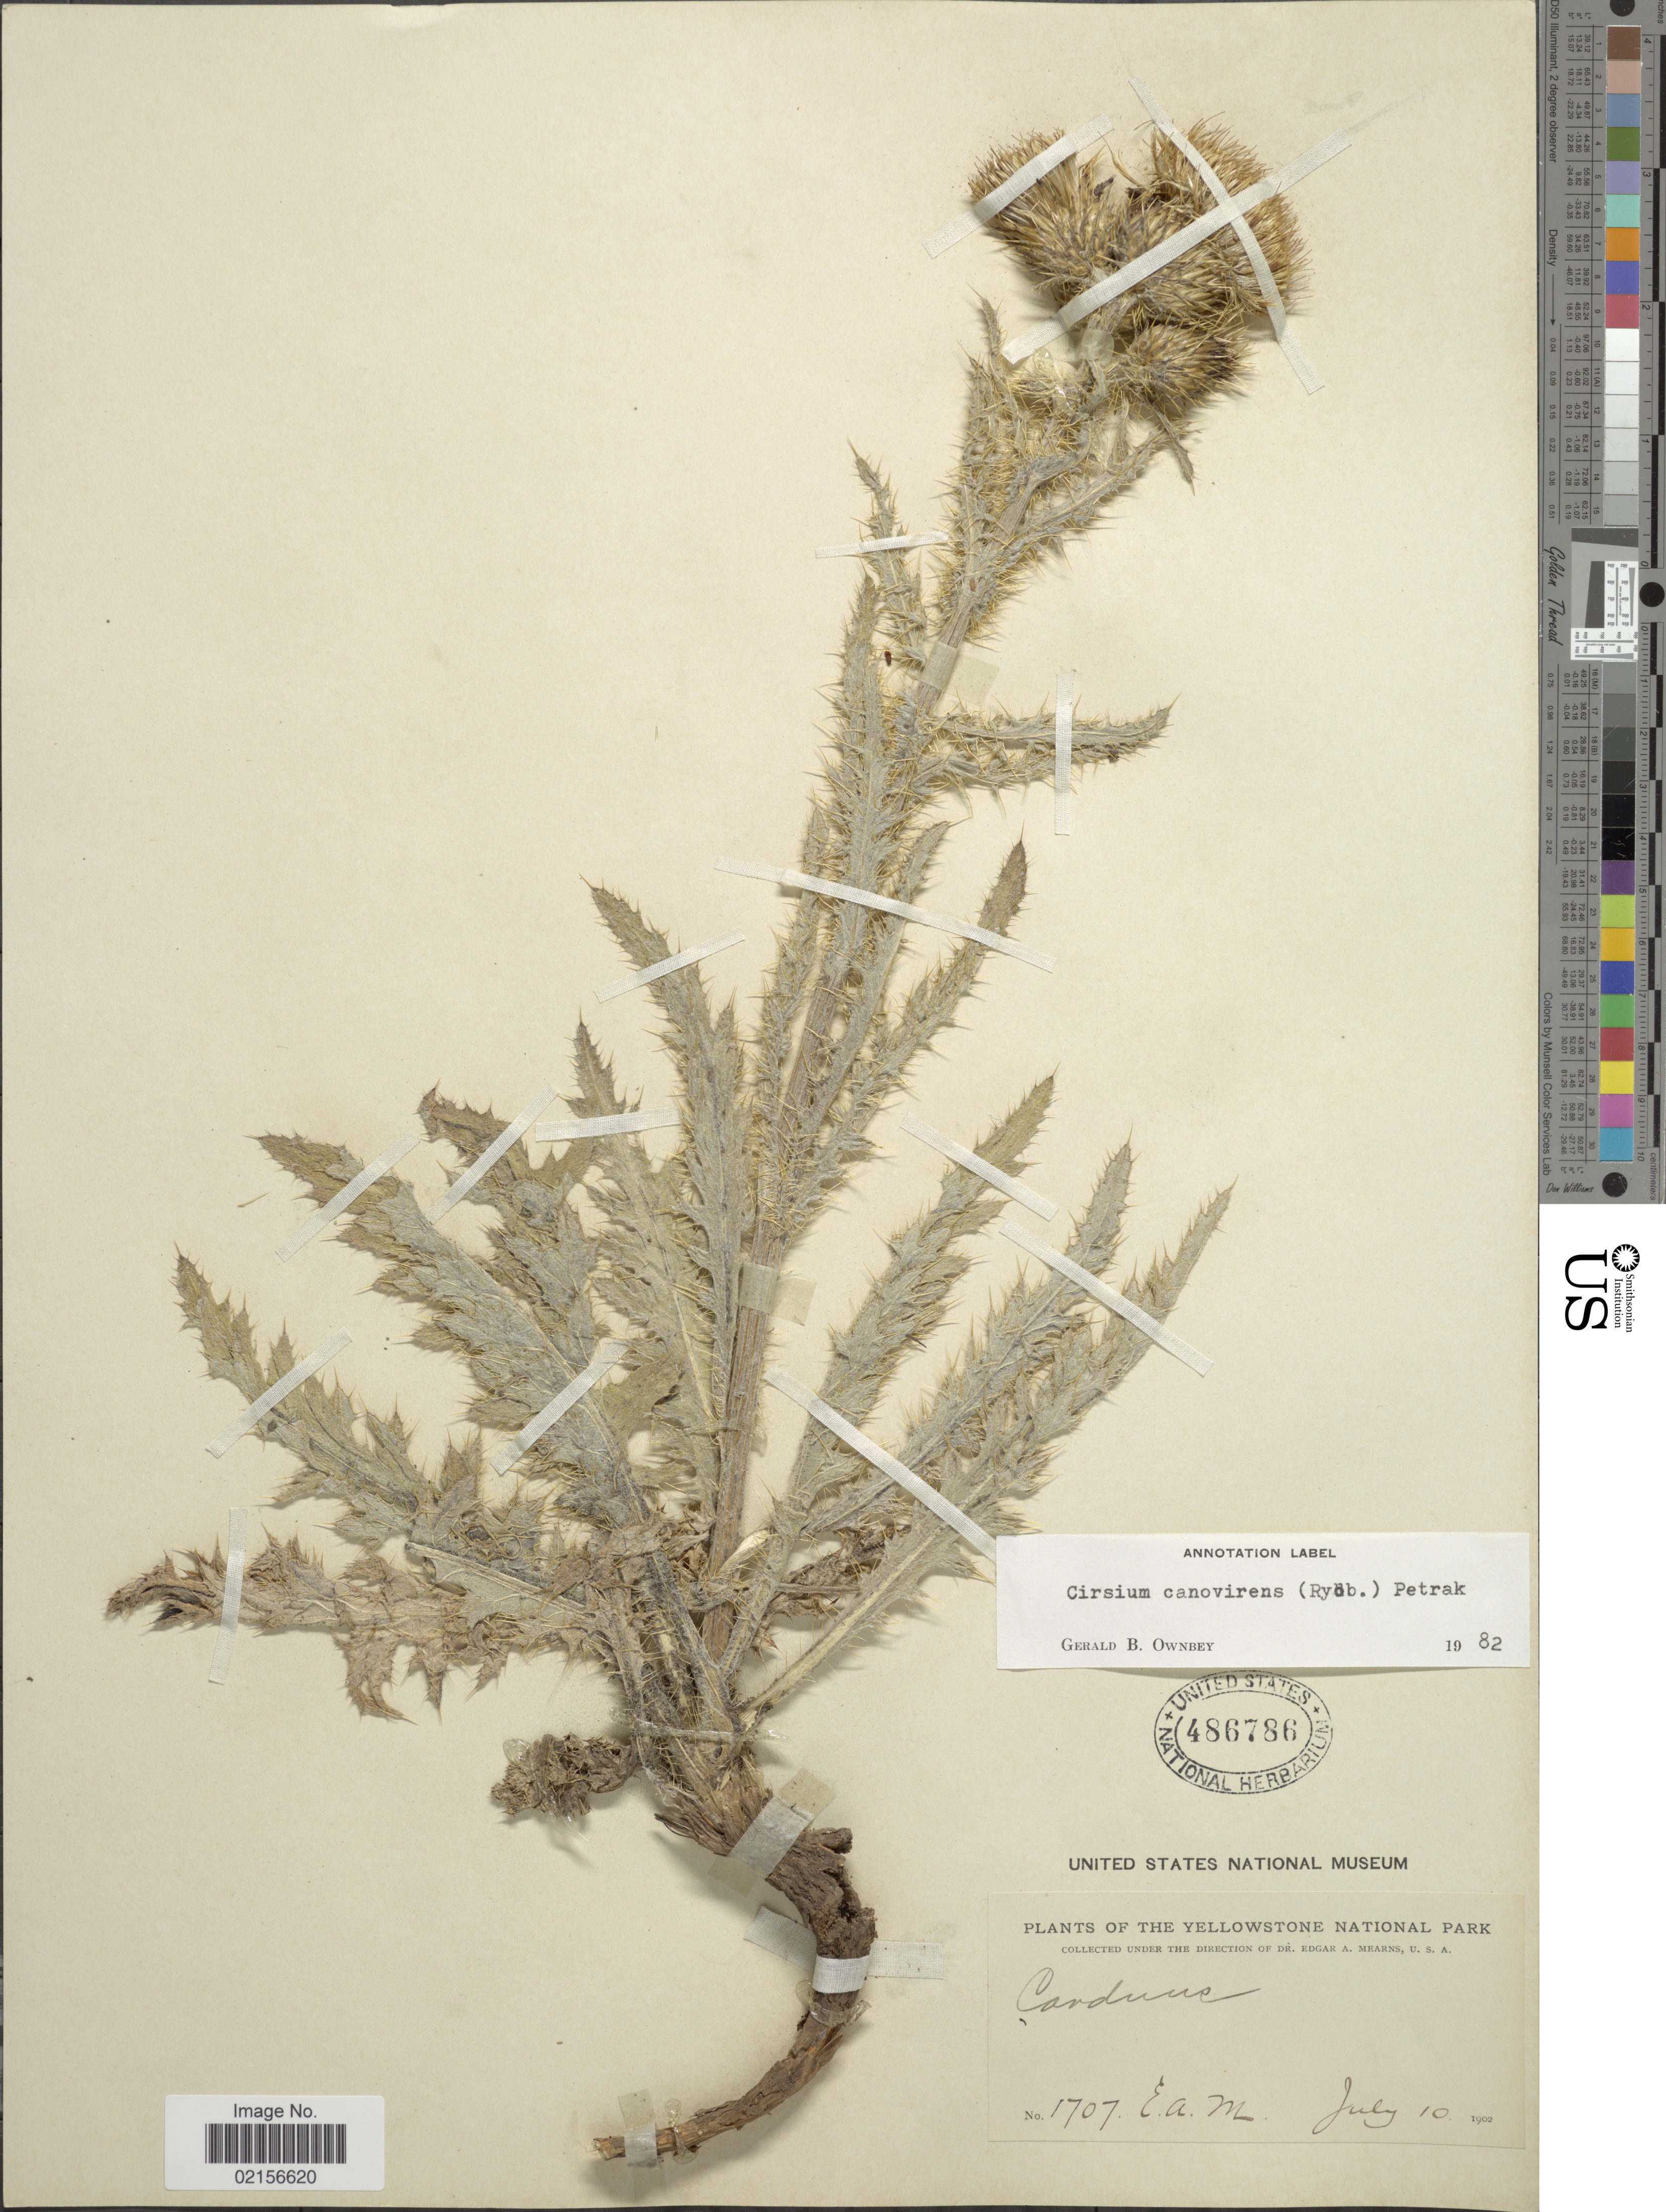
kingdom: Plantae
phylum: Tracheophyta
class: Magnoliopsida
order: Asterales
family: Asteraceae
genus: Cirsium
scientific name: Cirsium cymosum var. canovirens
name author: (Rydb.) D.J. Keil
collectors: E. A. Mearns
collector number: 1707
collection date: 1902-07-10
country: United States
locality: The Yellowstone National Park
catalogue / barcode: US 486786